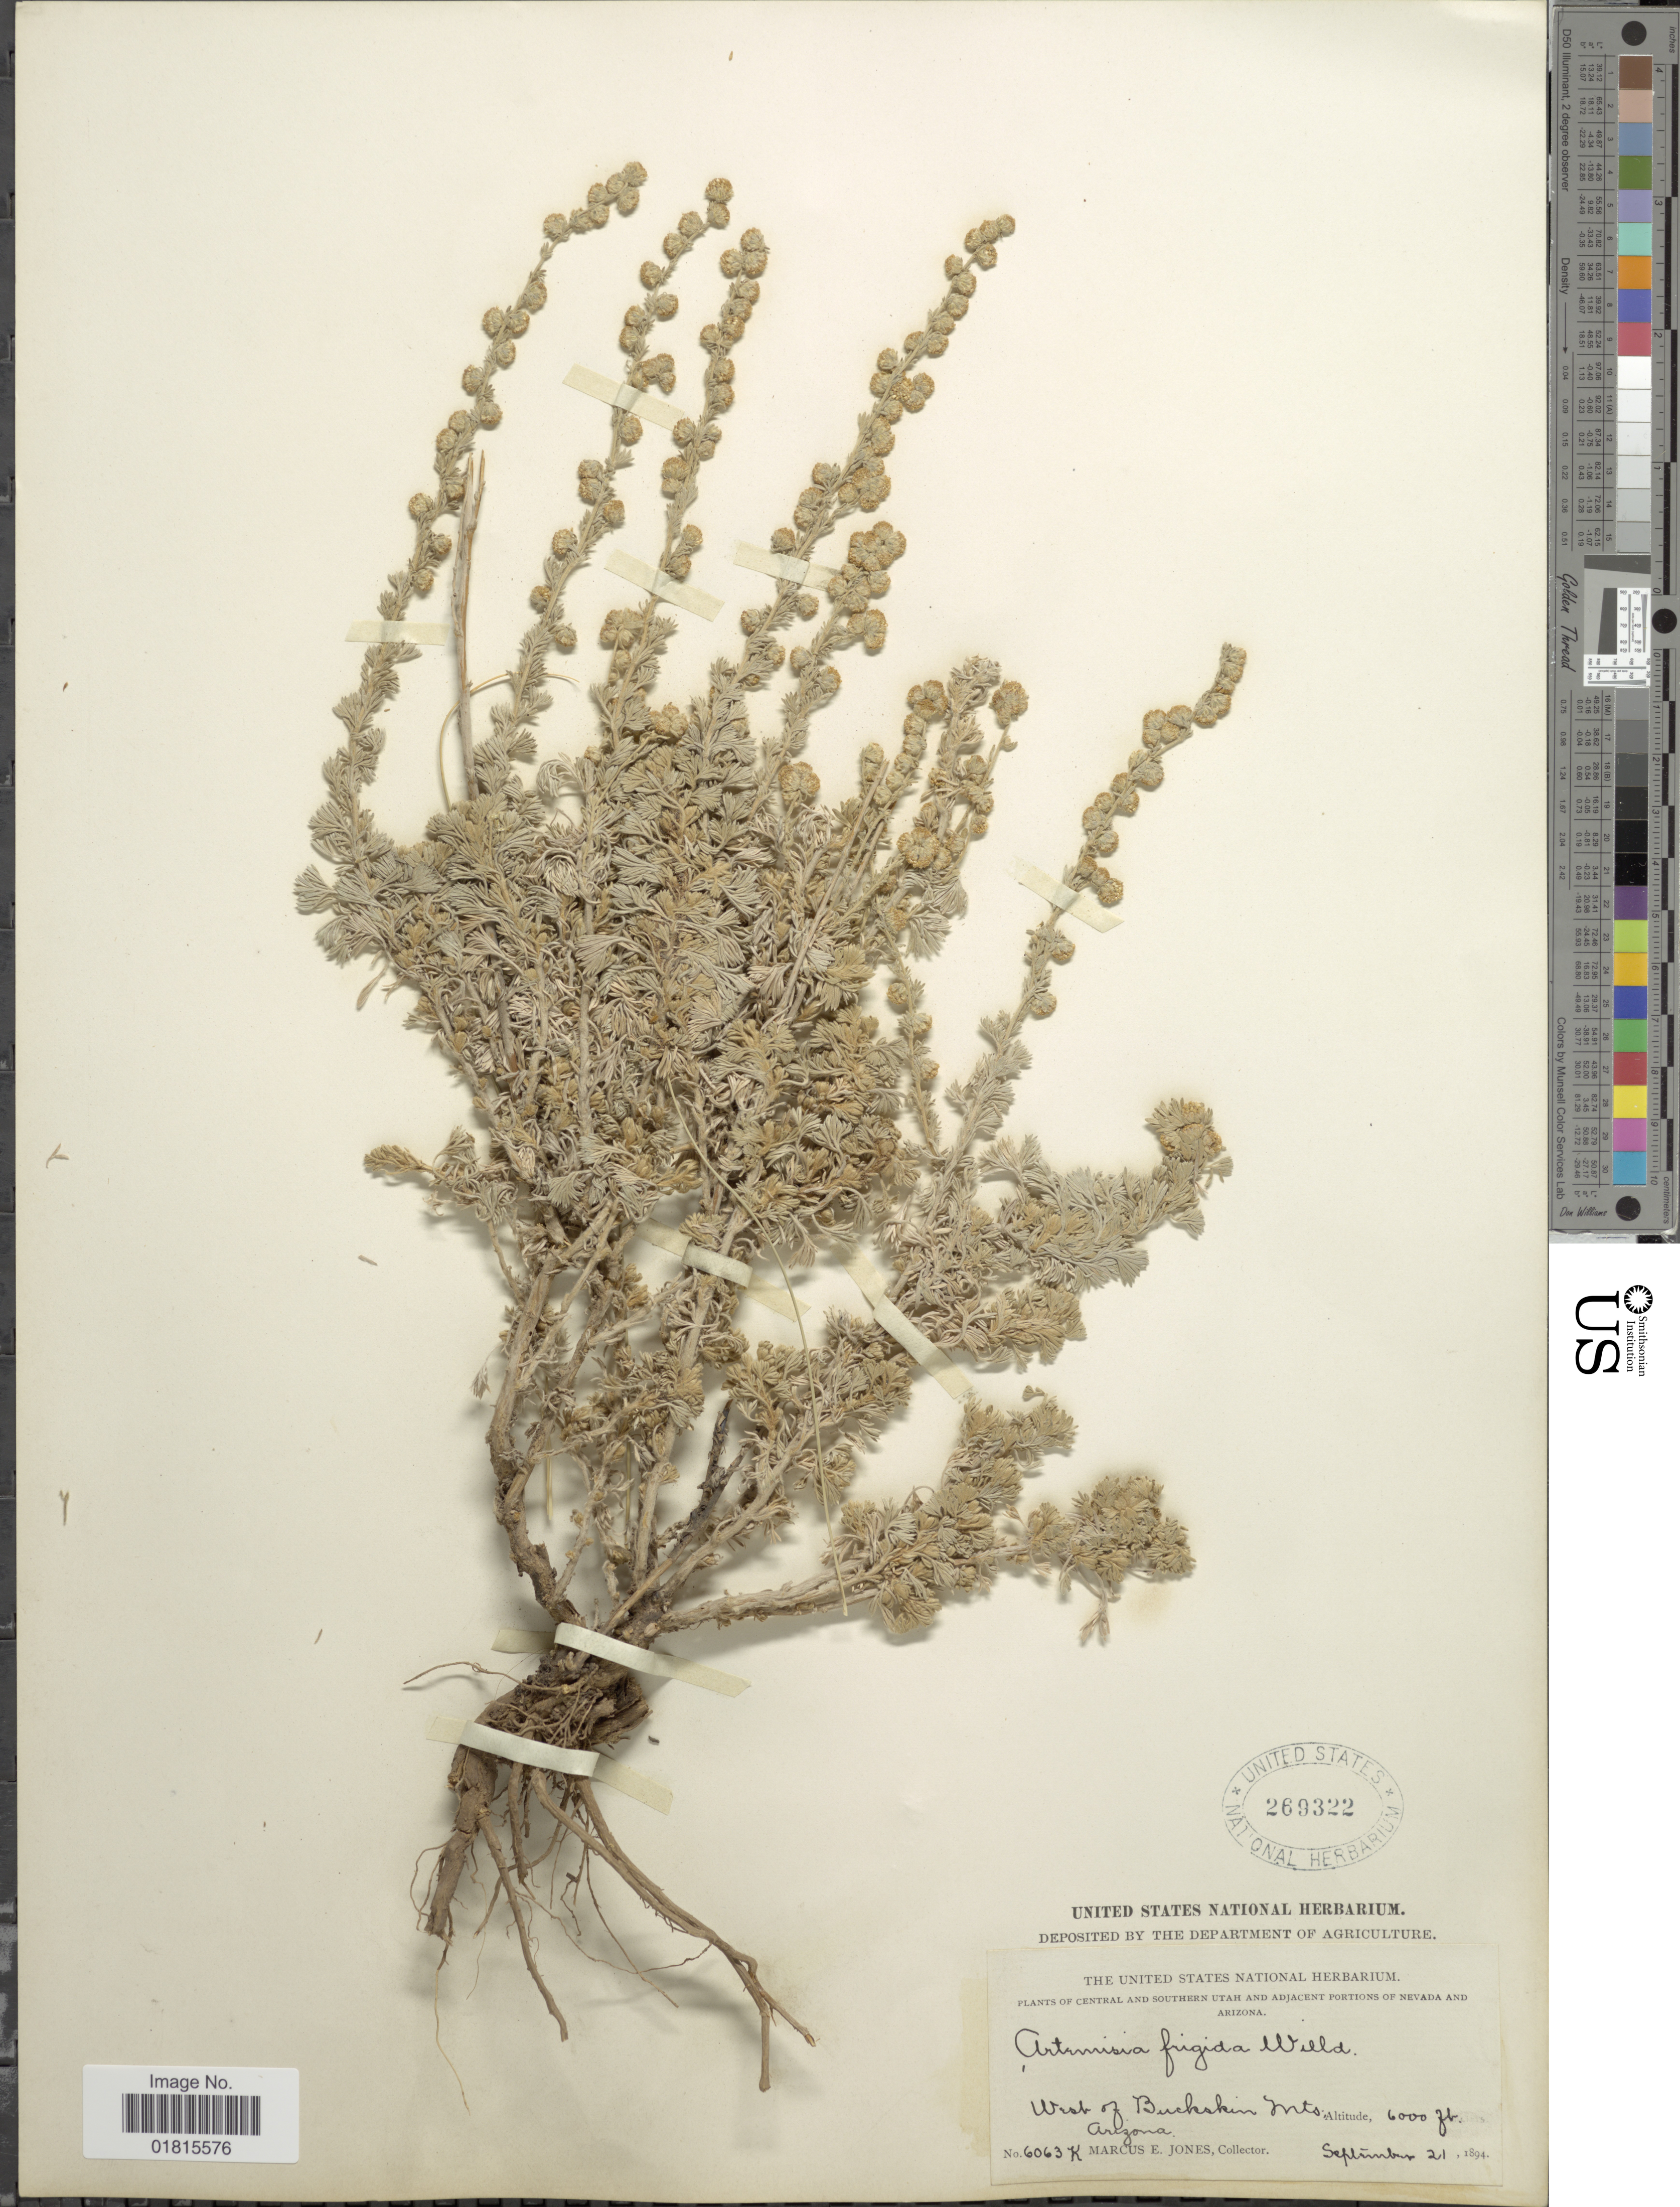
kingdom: Plantae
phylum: Tracheophyta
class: Magnoliopsida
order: Asterales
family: Asteraceae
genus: Artemisia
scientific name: Artemisia frigida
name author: Willd.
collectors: M. E. Jones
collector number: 6063K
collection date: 1894-09-21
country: United States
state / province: Arizona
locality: Central and Southern Utah and Adjacent Portions of Nevada and Arizona, West of Buckskin Mts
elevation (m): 1829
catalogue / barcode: US 269322